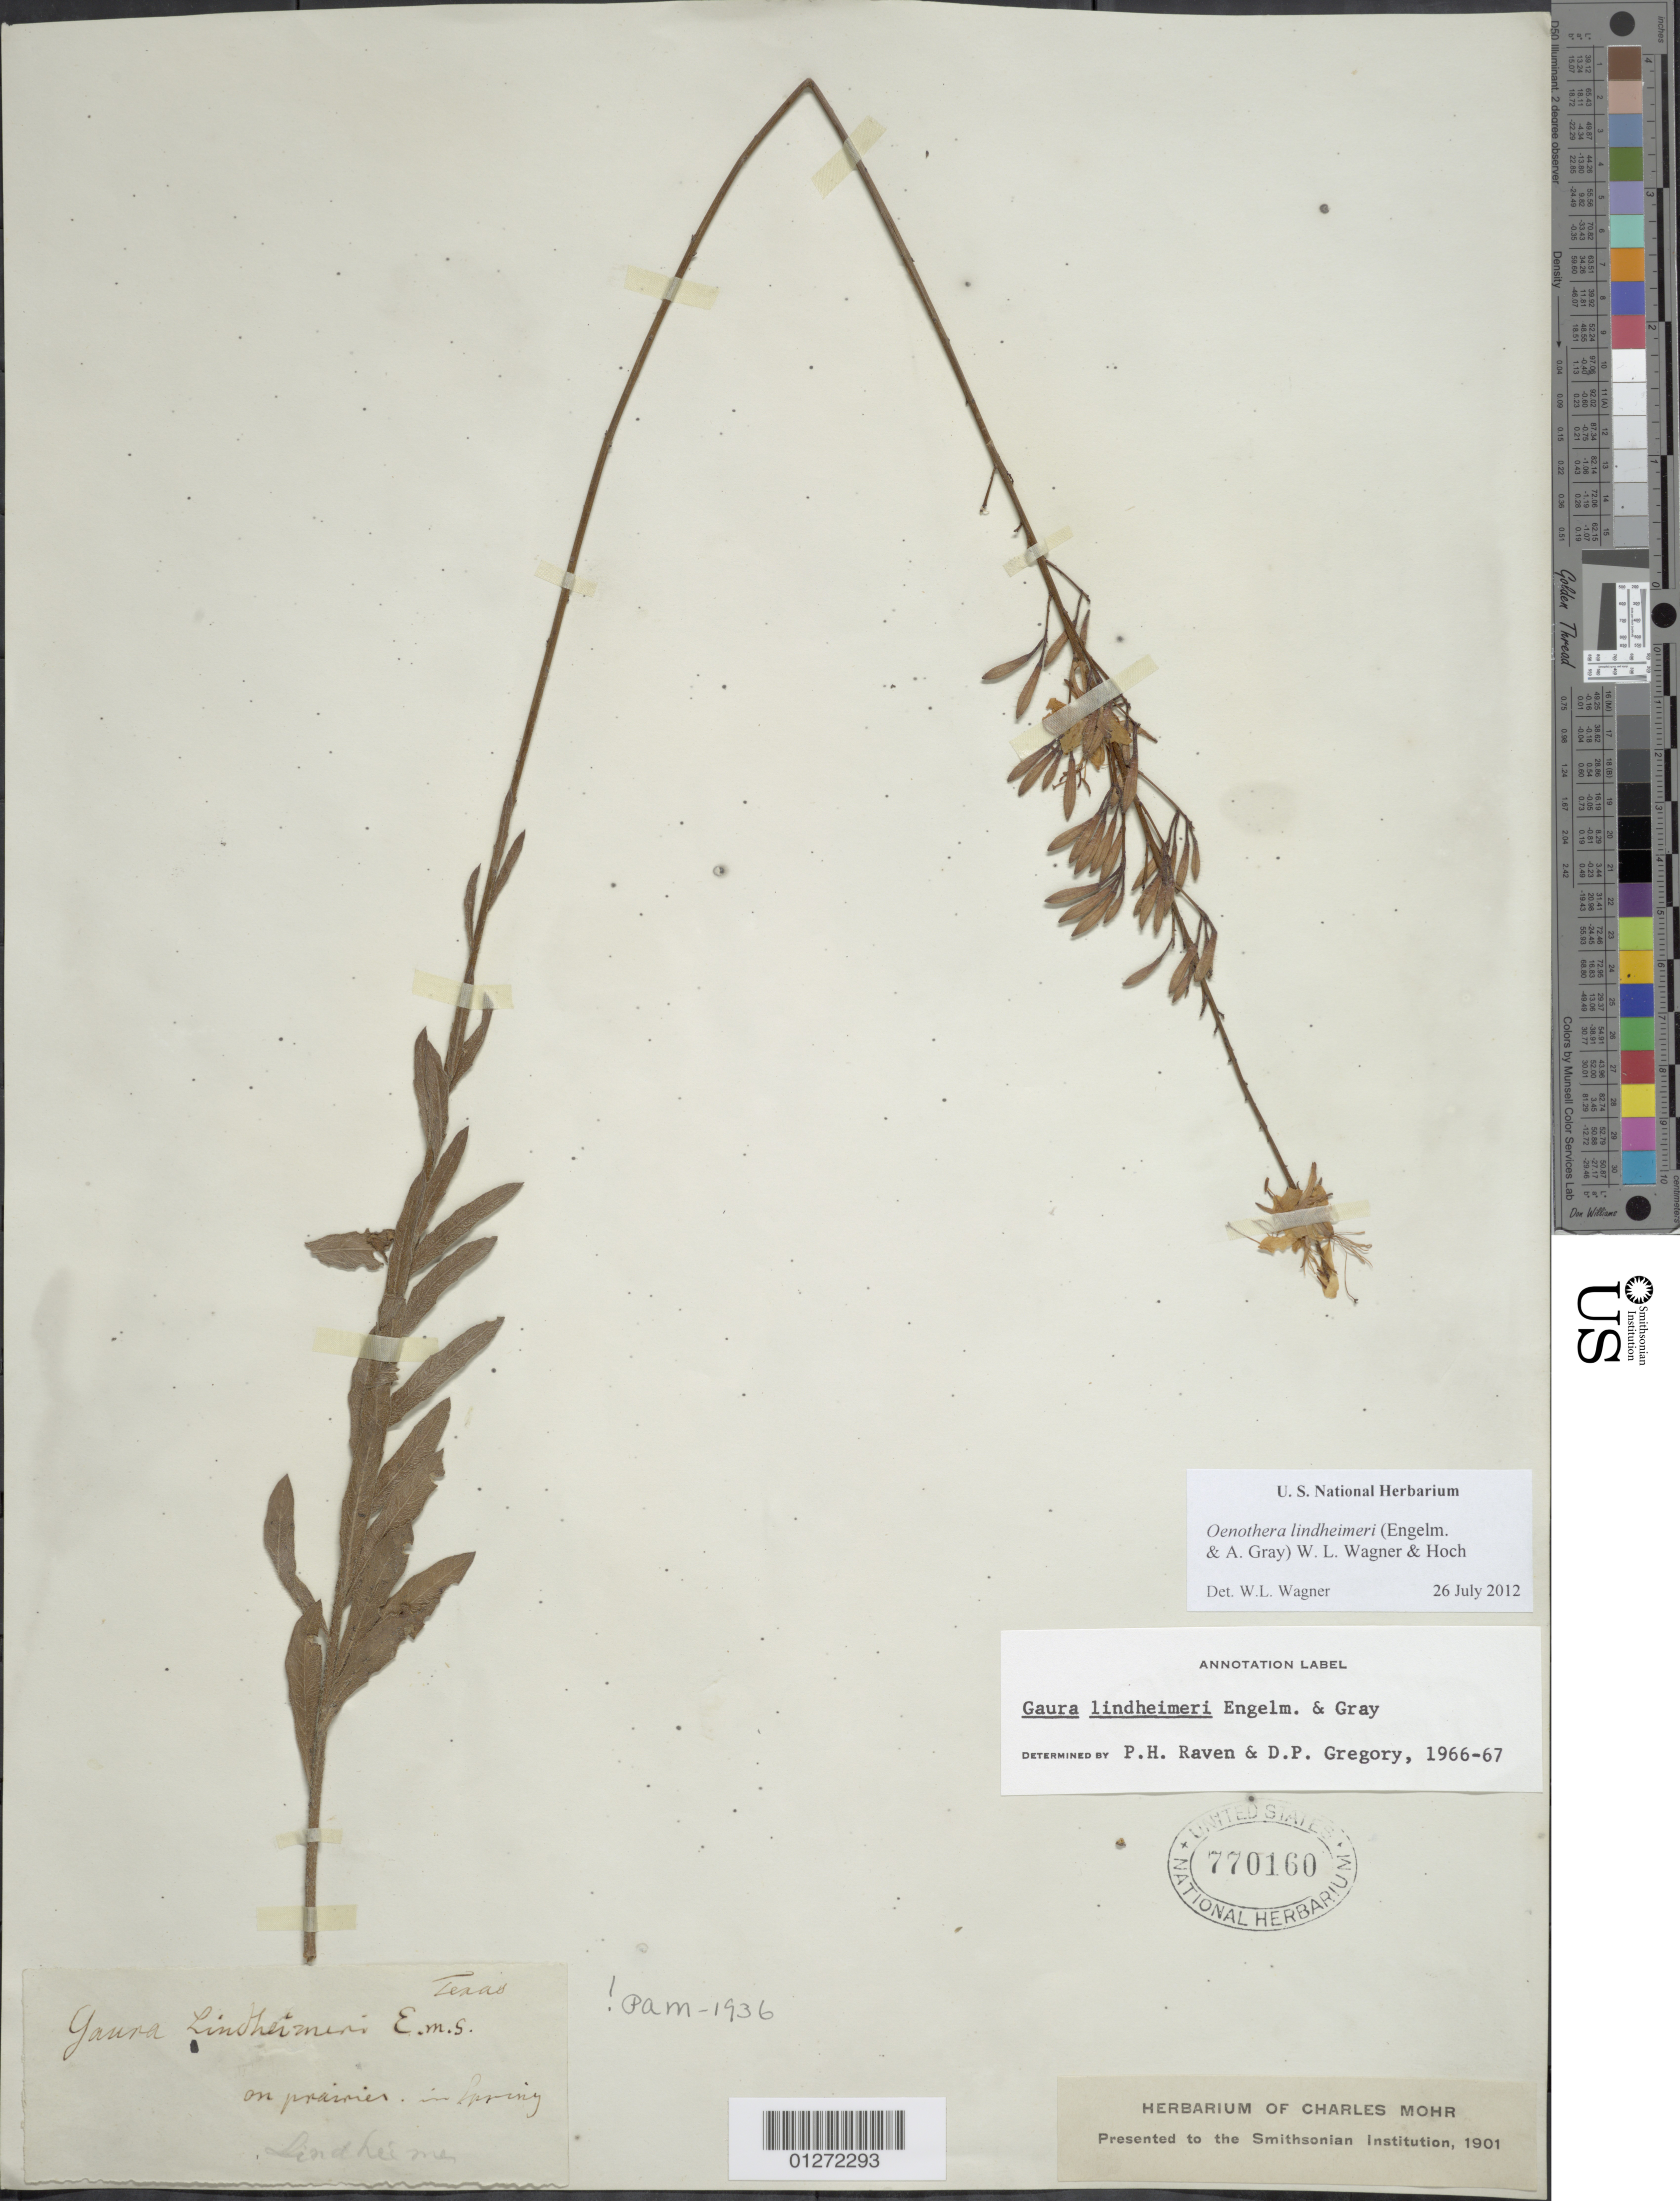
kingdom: Plantae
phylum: Tracheophyta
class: Magnoliopsida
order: Myrtales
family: Onagraceae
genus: Oenothera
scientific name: Oenothera lindheimeri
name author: (Engelm. & A. Gray) W.L. Wagner & Hoch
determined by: Wagner, W. L., (BOT), Smithsonian Institution - National Museum of Natural History (UNITED STATES)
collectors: F. J. Lindheimer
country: United States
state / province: Texas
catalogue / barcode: US 770160